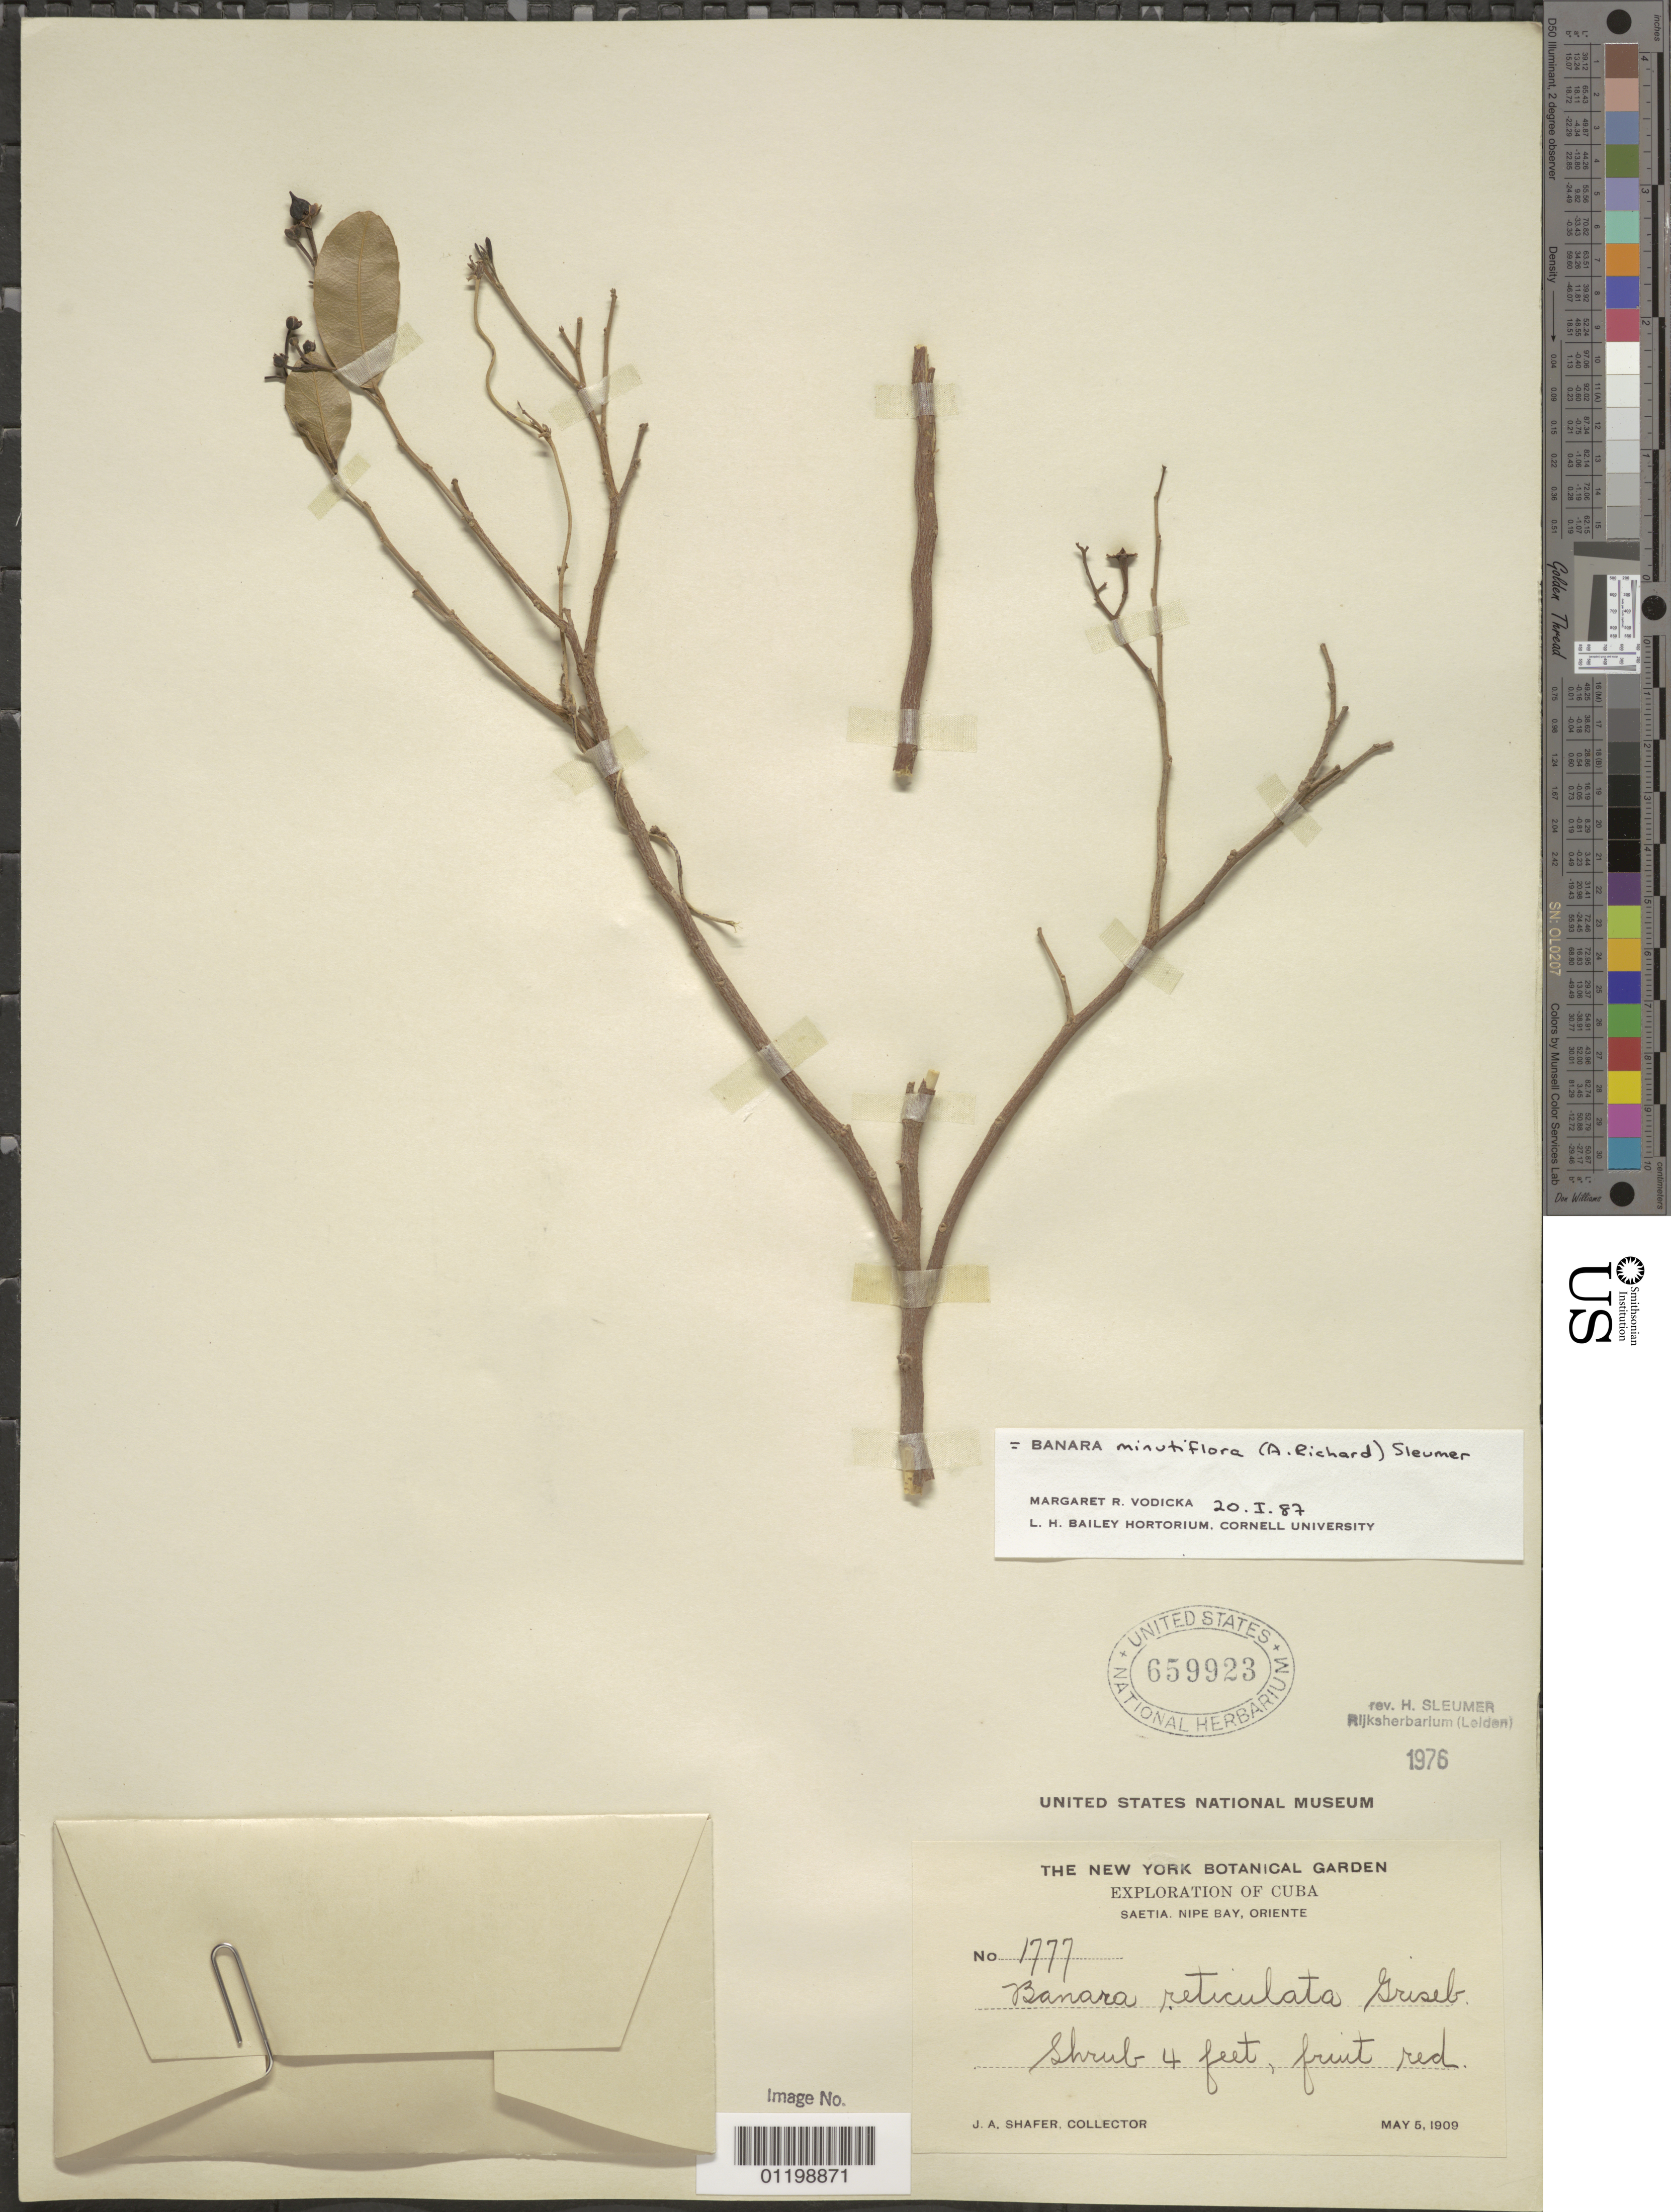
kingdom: Plantae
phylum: Tracheophyta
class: Magnoliopsida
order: Malpighiales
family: Salicaceae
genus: Banara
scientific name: Banara minutiflora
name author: (A. Rich.) Sleumer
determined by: Vodicka, M. R.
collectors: J. A. Shafer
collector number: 1777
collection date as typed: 05 May 1909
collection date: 1909-05-05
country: Cuba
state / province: Oriente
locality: Saetia, Nipe Bay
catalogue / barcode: US 659923